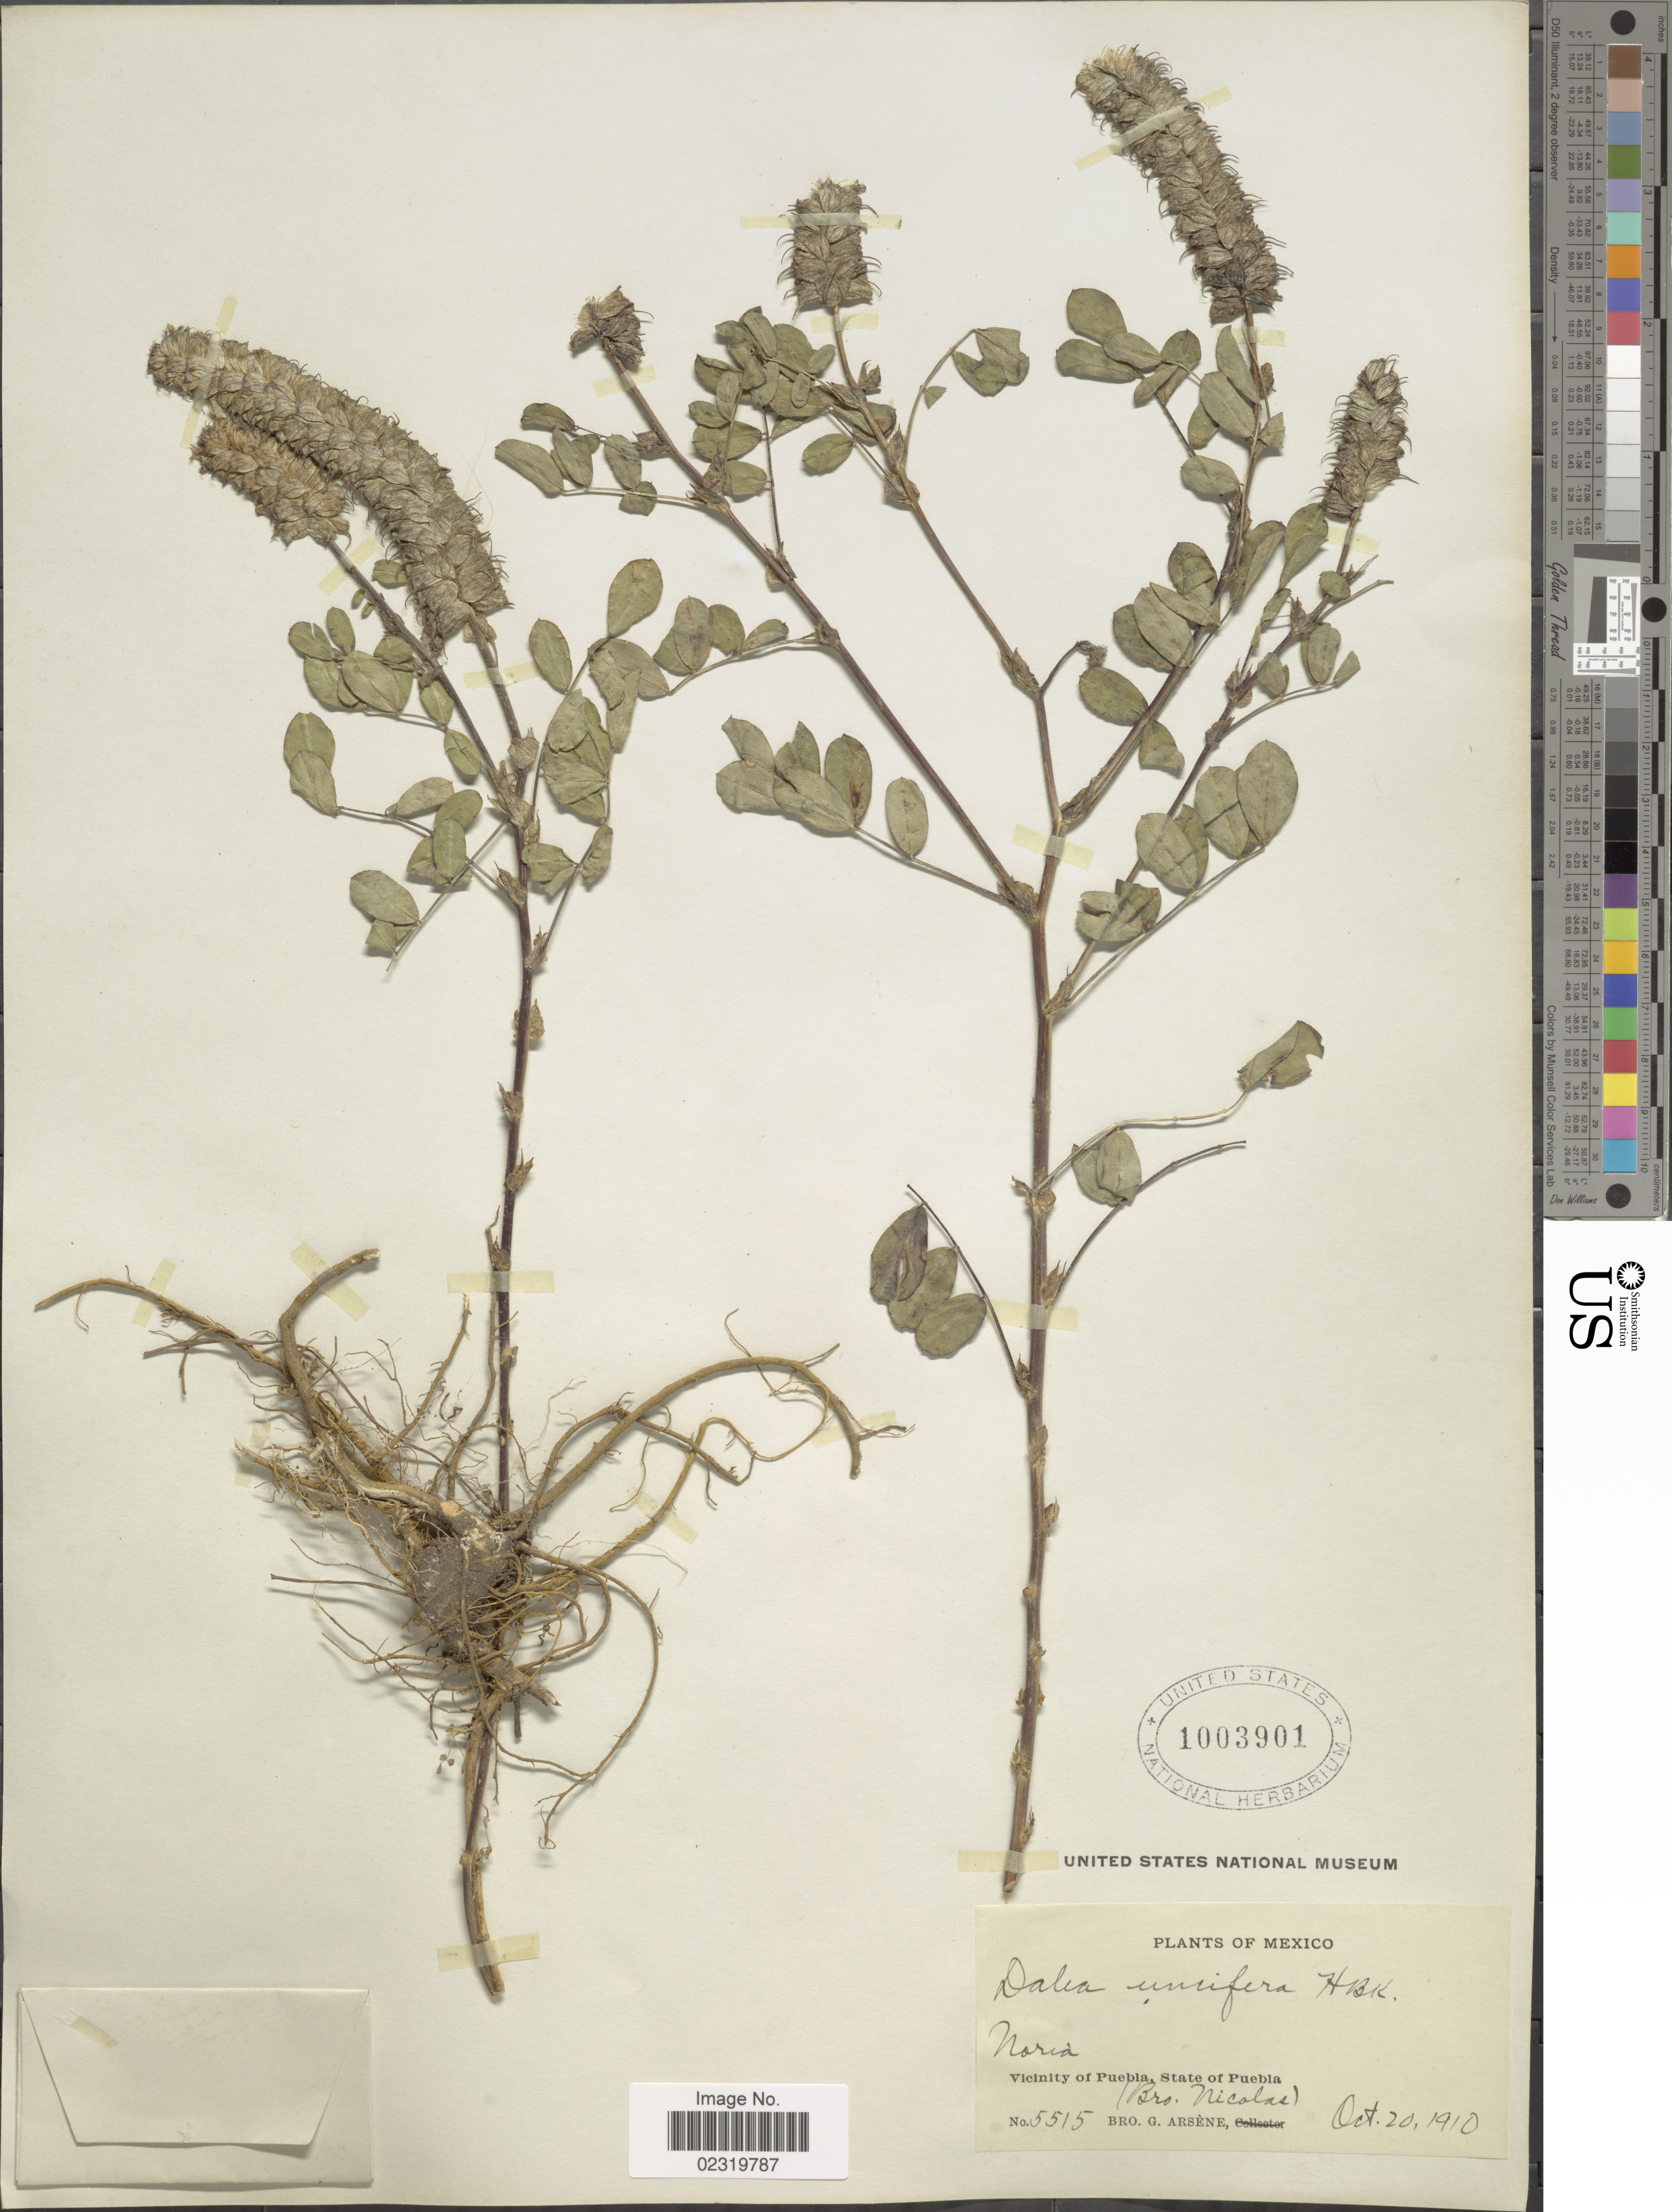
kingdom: Plantae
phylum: Tracheophyta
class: Magnoliopsida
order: Fabales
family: Fabaceae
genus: Dalea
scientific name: Dalea obovatifolia var. obovatifolia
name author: Ortega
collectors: Bro. Nicolas & Bro. G. Arsène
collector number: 5515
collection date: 1910-10-20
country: Mexico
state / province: Puebla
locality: Noria. Vicinity of Puebla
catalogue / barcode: US 1003901